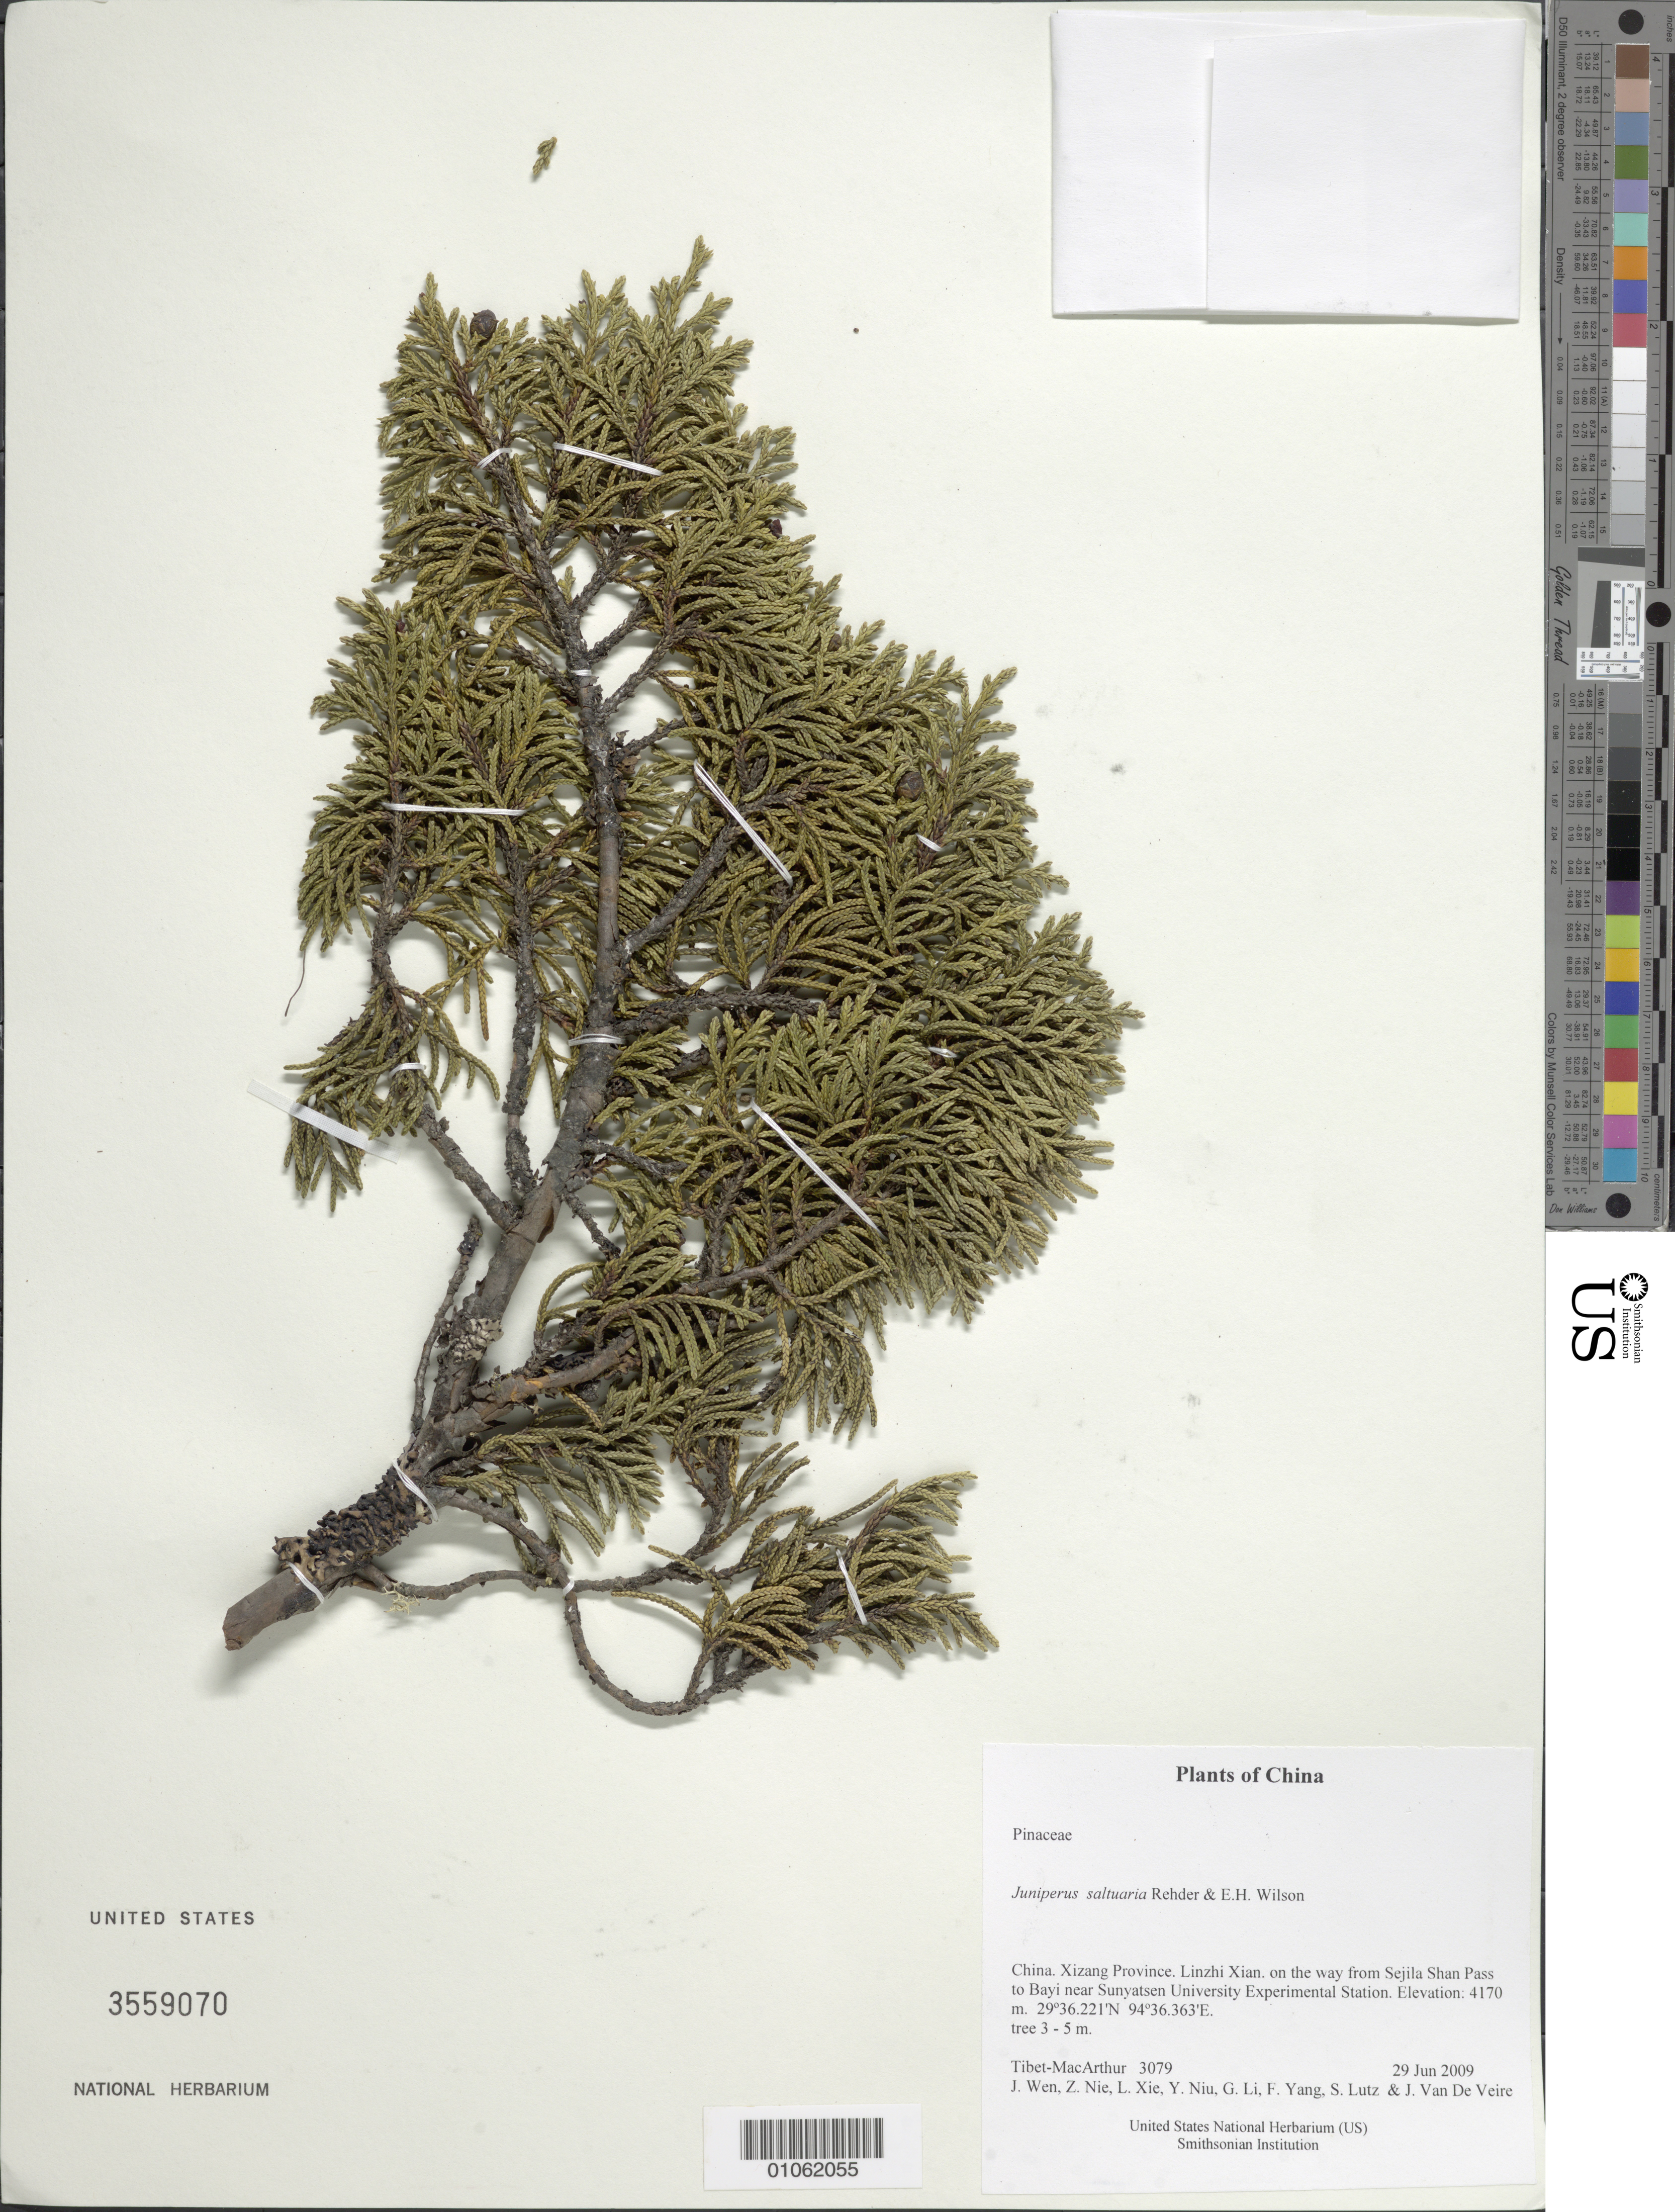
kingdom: Plantae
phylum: Tracheophyta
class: Pinopsida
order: Pinales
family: Cupressaceae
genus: Juniperus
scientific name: Juniperus saltuaria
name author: Rehder & E.H. Wilson in Sarg.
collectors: Tibet-MacArthur, J. Wen, Z. Nie, L. Xie, Y. Niu, G. Li, F. Yang, S. Lutz & J. Van De Veire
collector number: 3079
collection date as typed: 29 Jun 2009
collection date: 2009-06-29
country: China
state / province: Xizang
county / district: Linzhi Xian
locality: on the way from Sejila Shan Pass to Bayi near Sunyatsen University Experimental Station.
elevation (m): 4170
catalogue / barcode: US 3559070